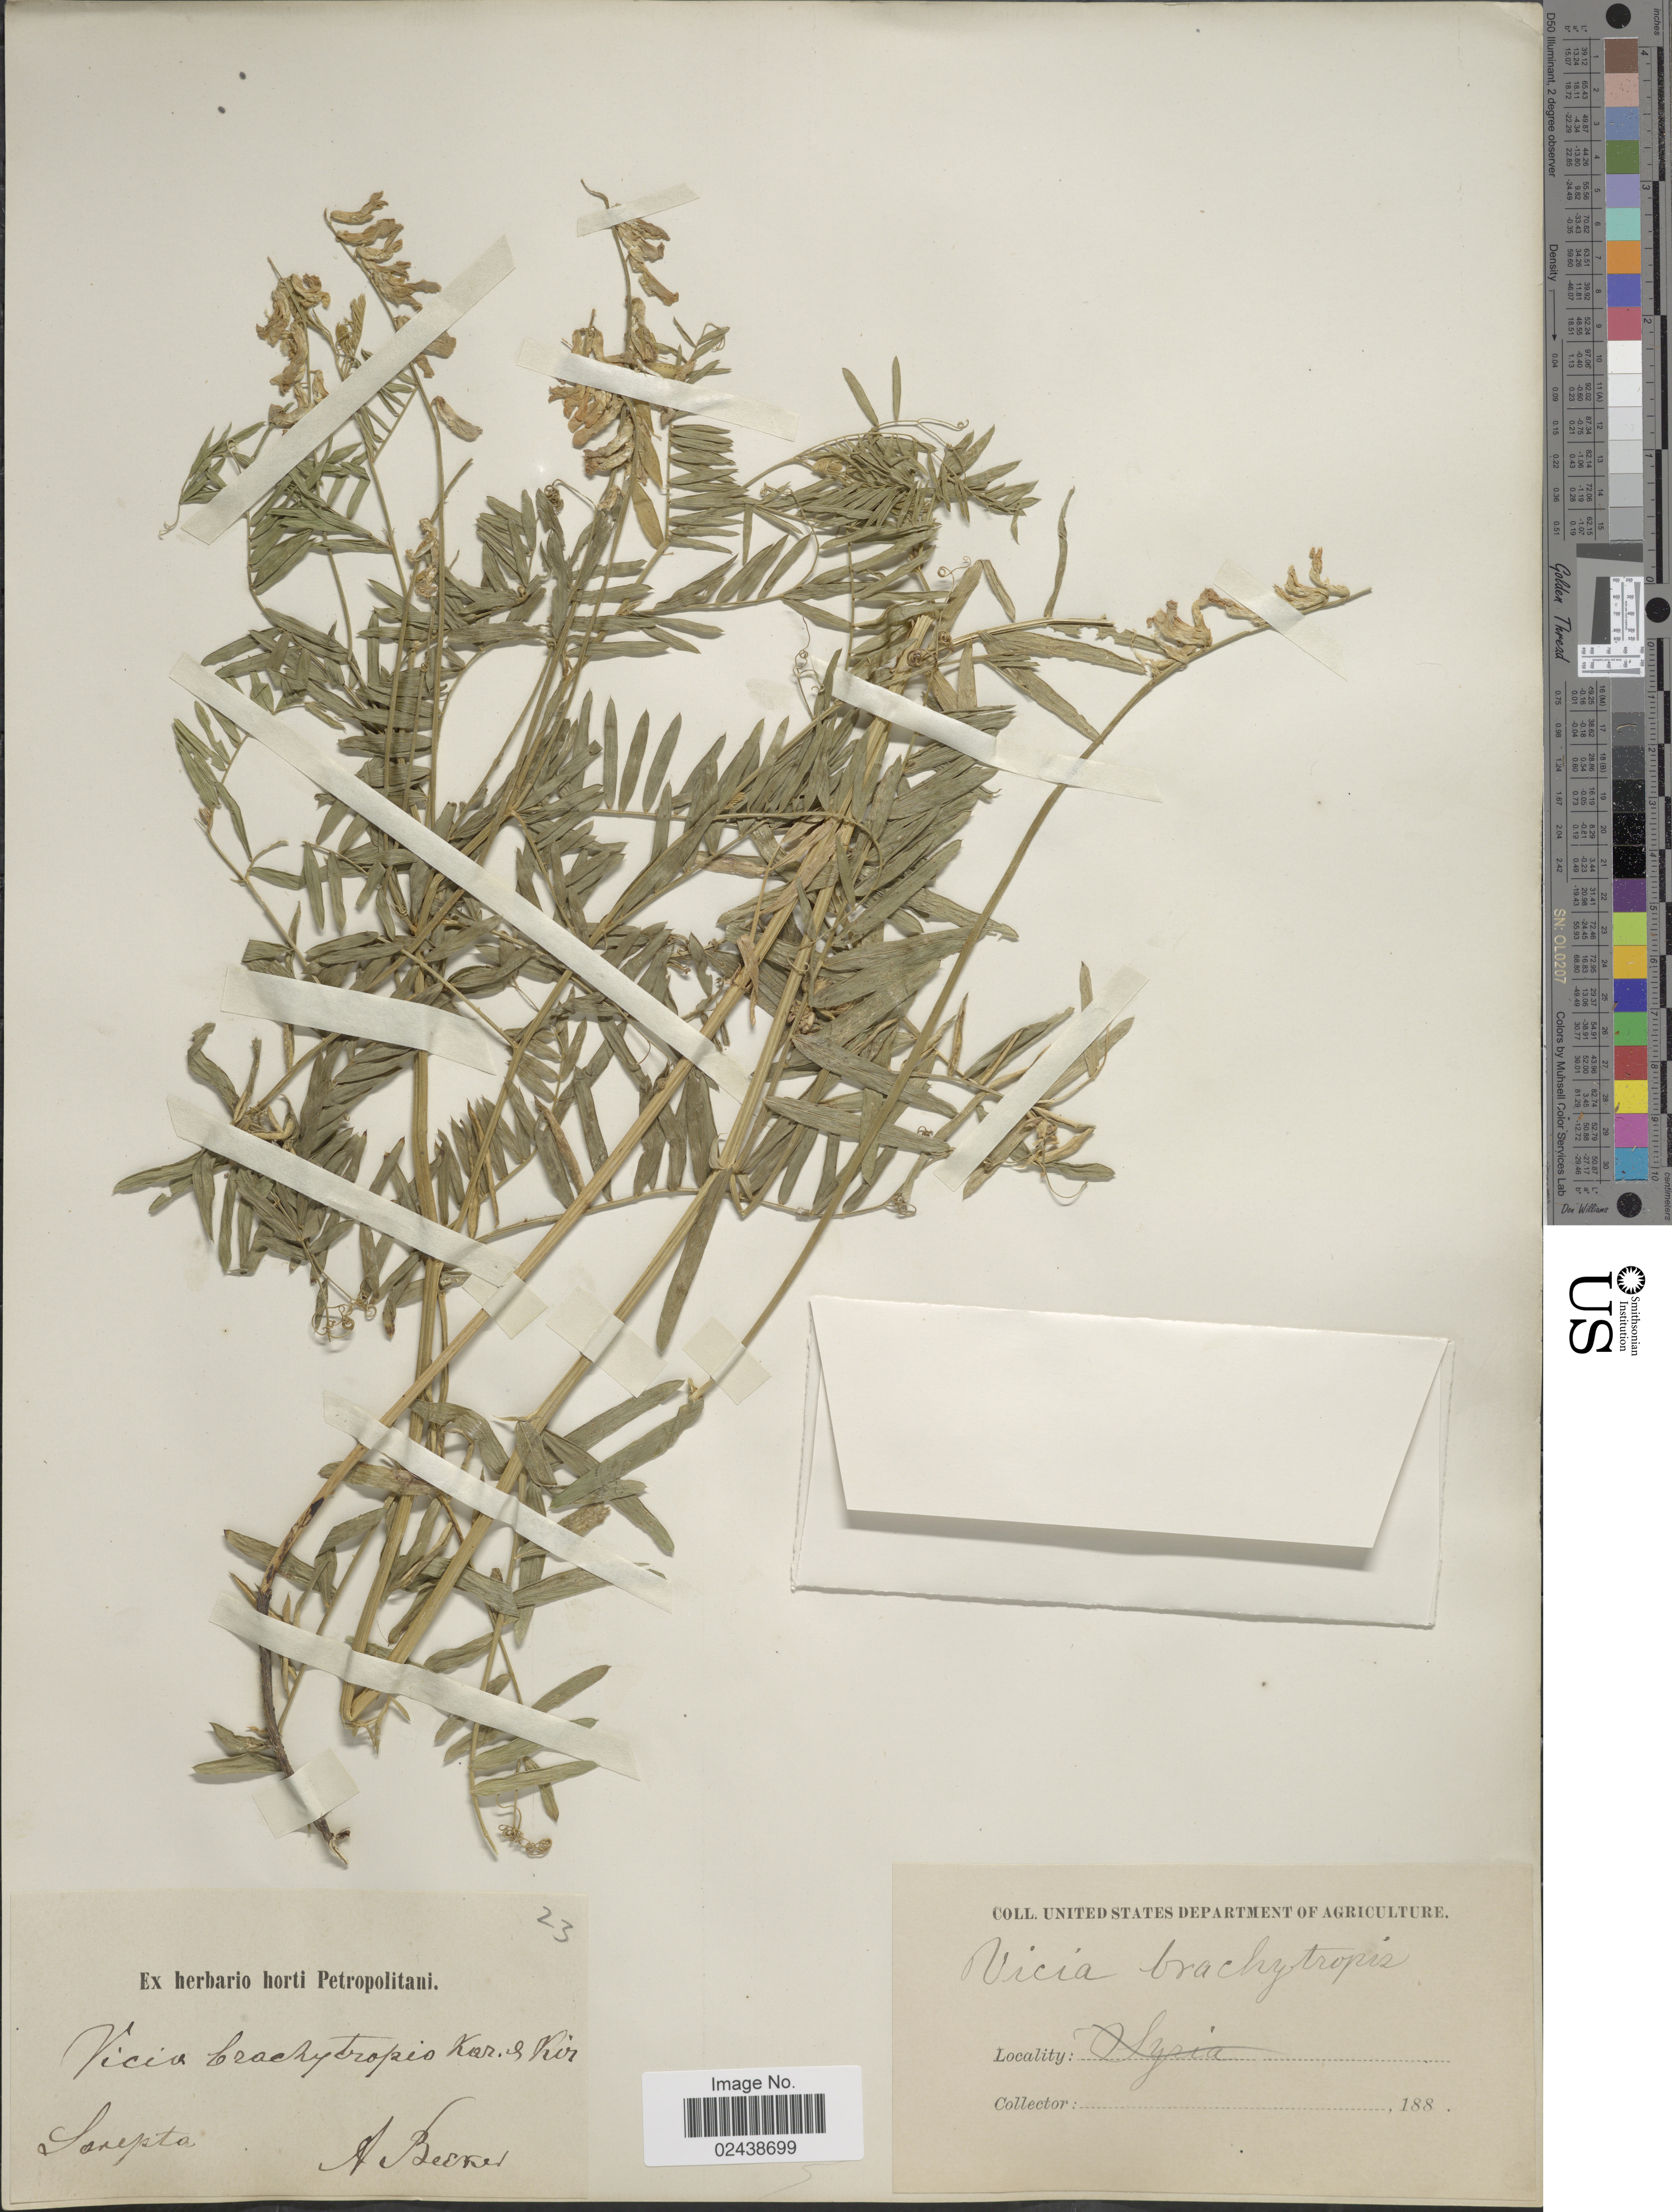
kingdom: Plantae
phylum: Tracheophyta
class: Magnoliopsida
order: Fabales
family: Fabaceae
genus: Vicia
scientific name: Vicia brachytropis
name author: Kar. & Kir.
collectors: A. Becker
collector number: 23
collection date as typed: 188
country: Russian Federation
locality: Sarepta